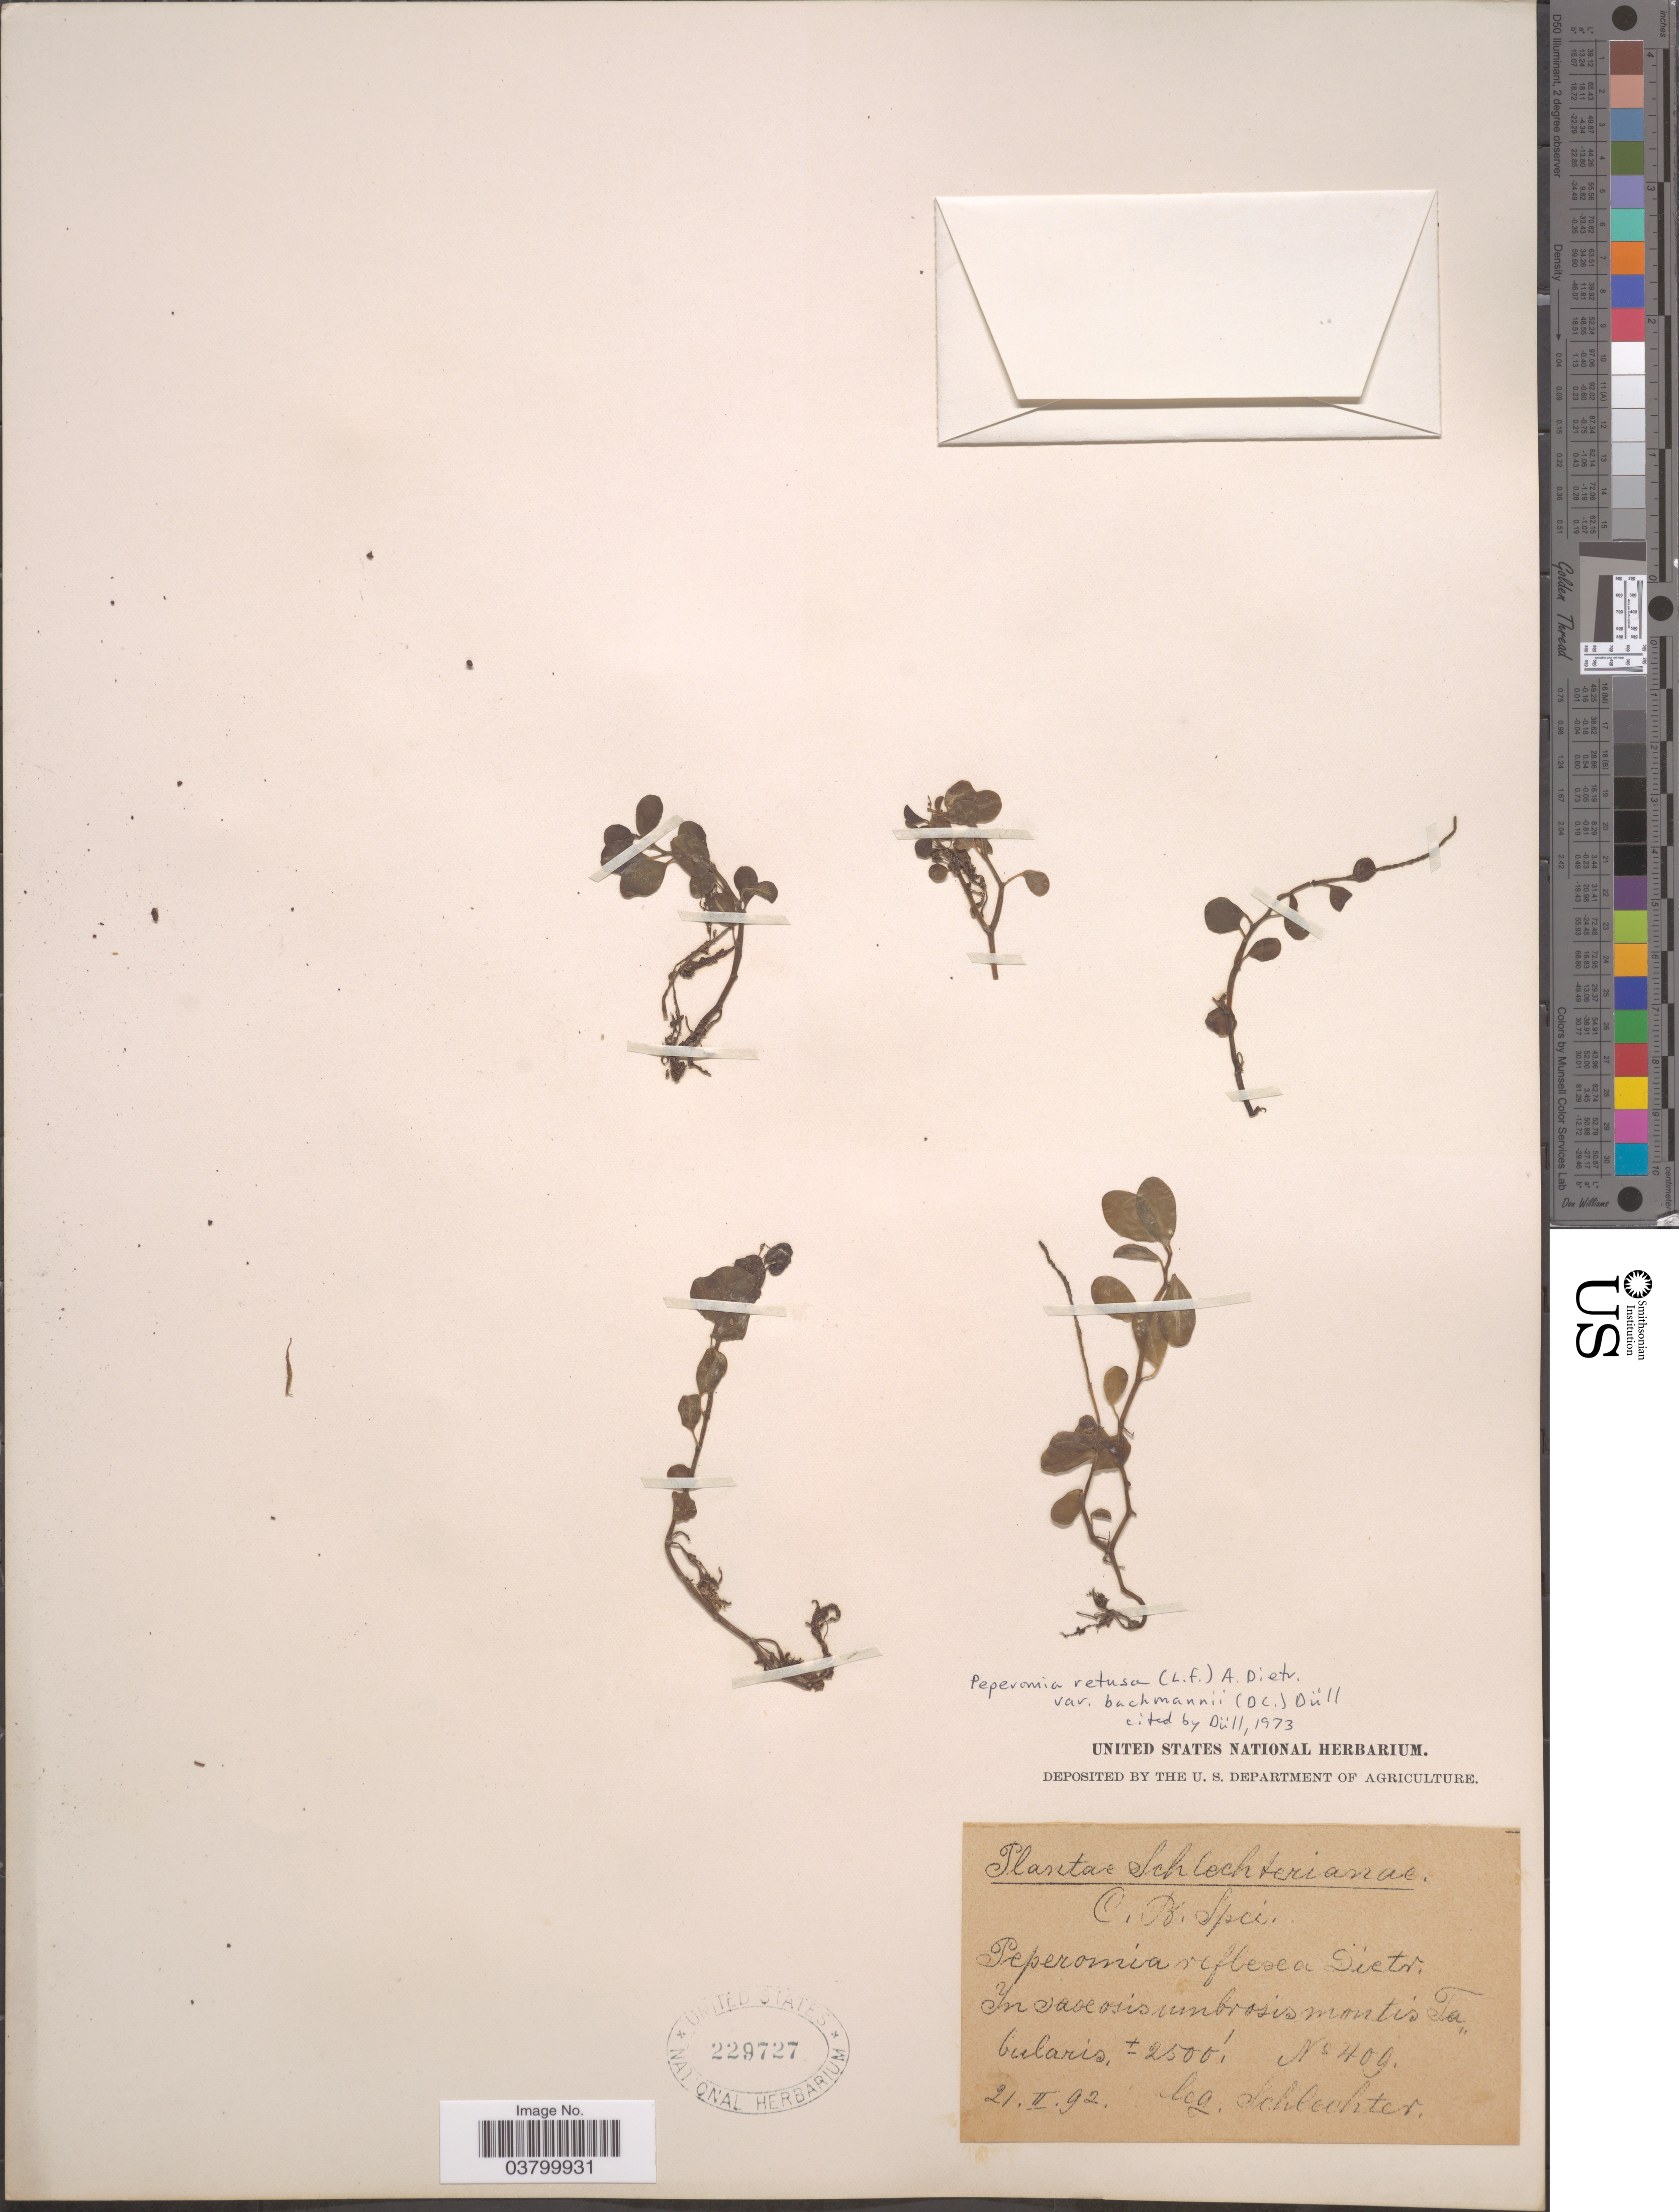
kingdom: Plantae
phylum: Tracheophyta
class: Magnoliopsida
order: Piperales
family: Piperaceae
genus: Peperomia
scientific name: Peperomia retusa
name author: (L. f.) A. Dietr.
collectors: Schlechter, --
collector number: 409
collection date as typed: Transcribed d/m/y: 21/2/92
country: South Africa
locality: C. B. Spei. In saxosis umbrosis montis Tabularis.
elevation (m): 762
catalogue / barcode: US 229727